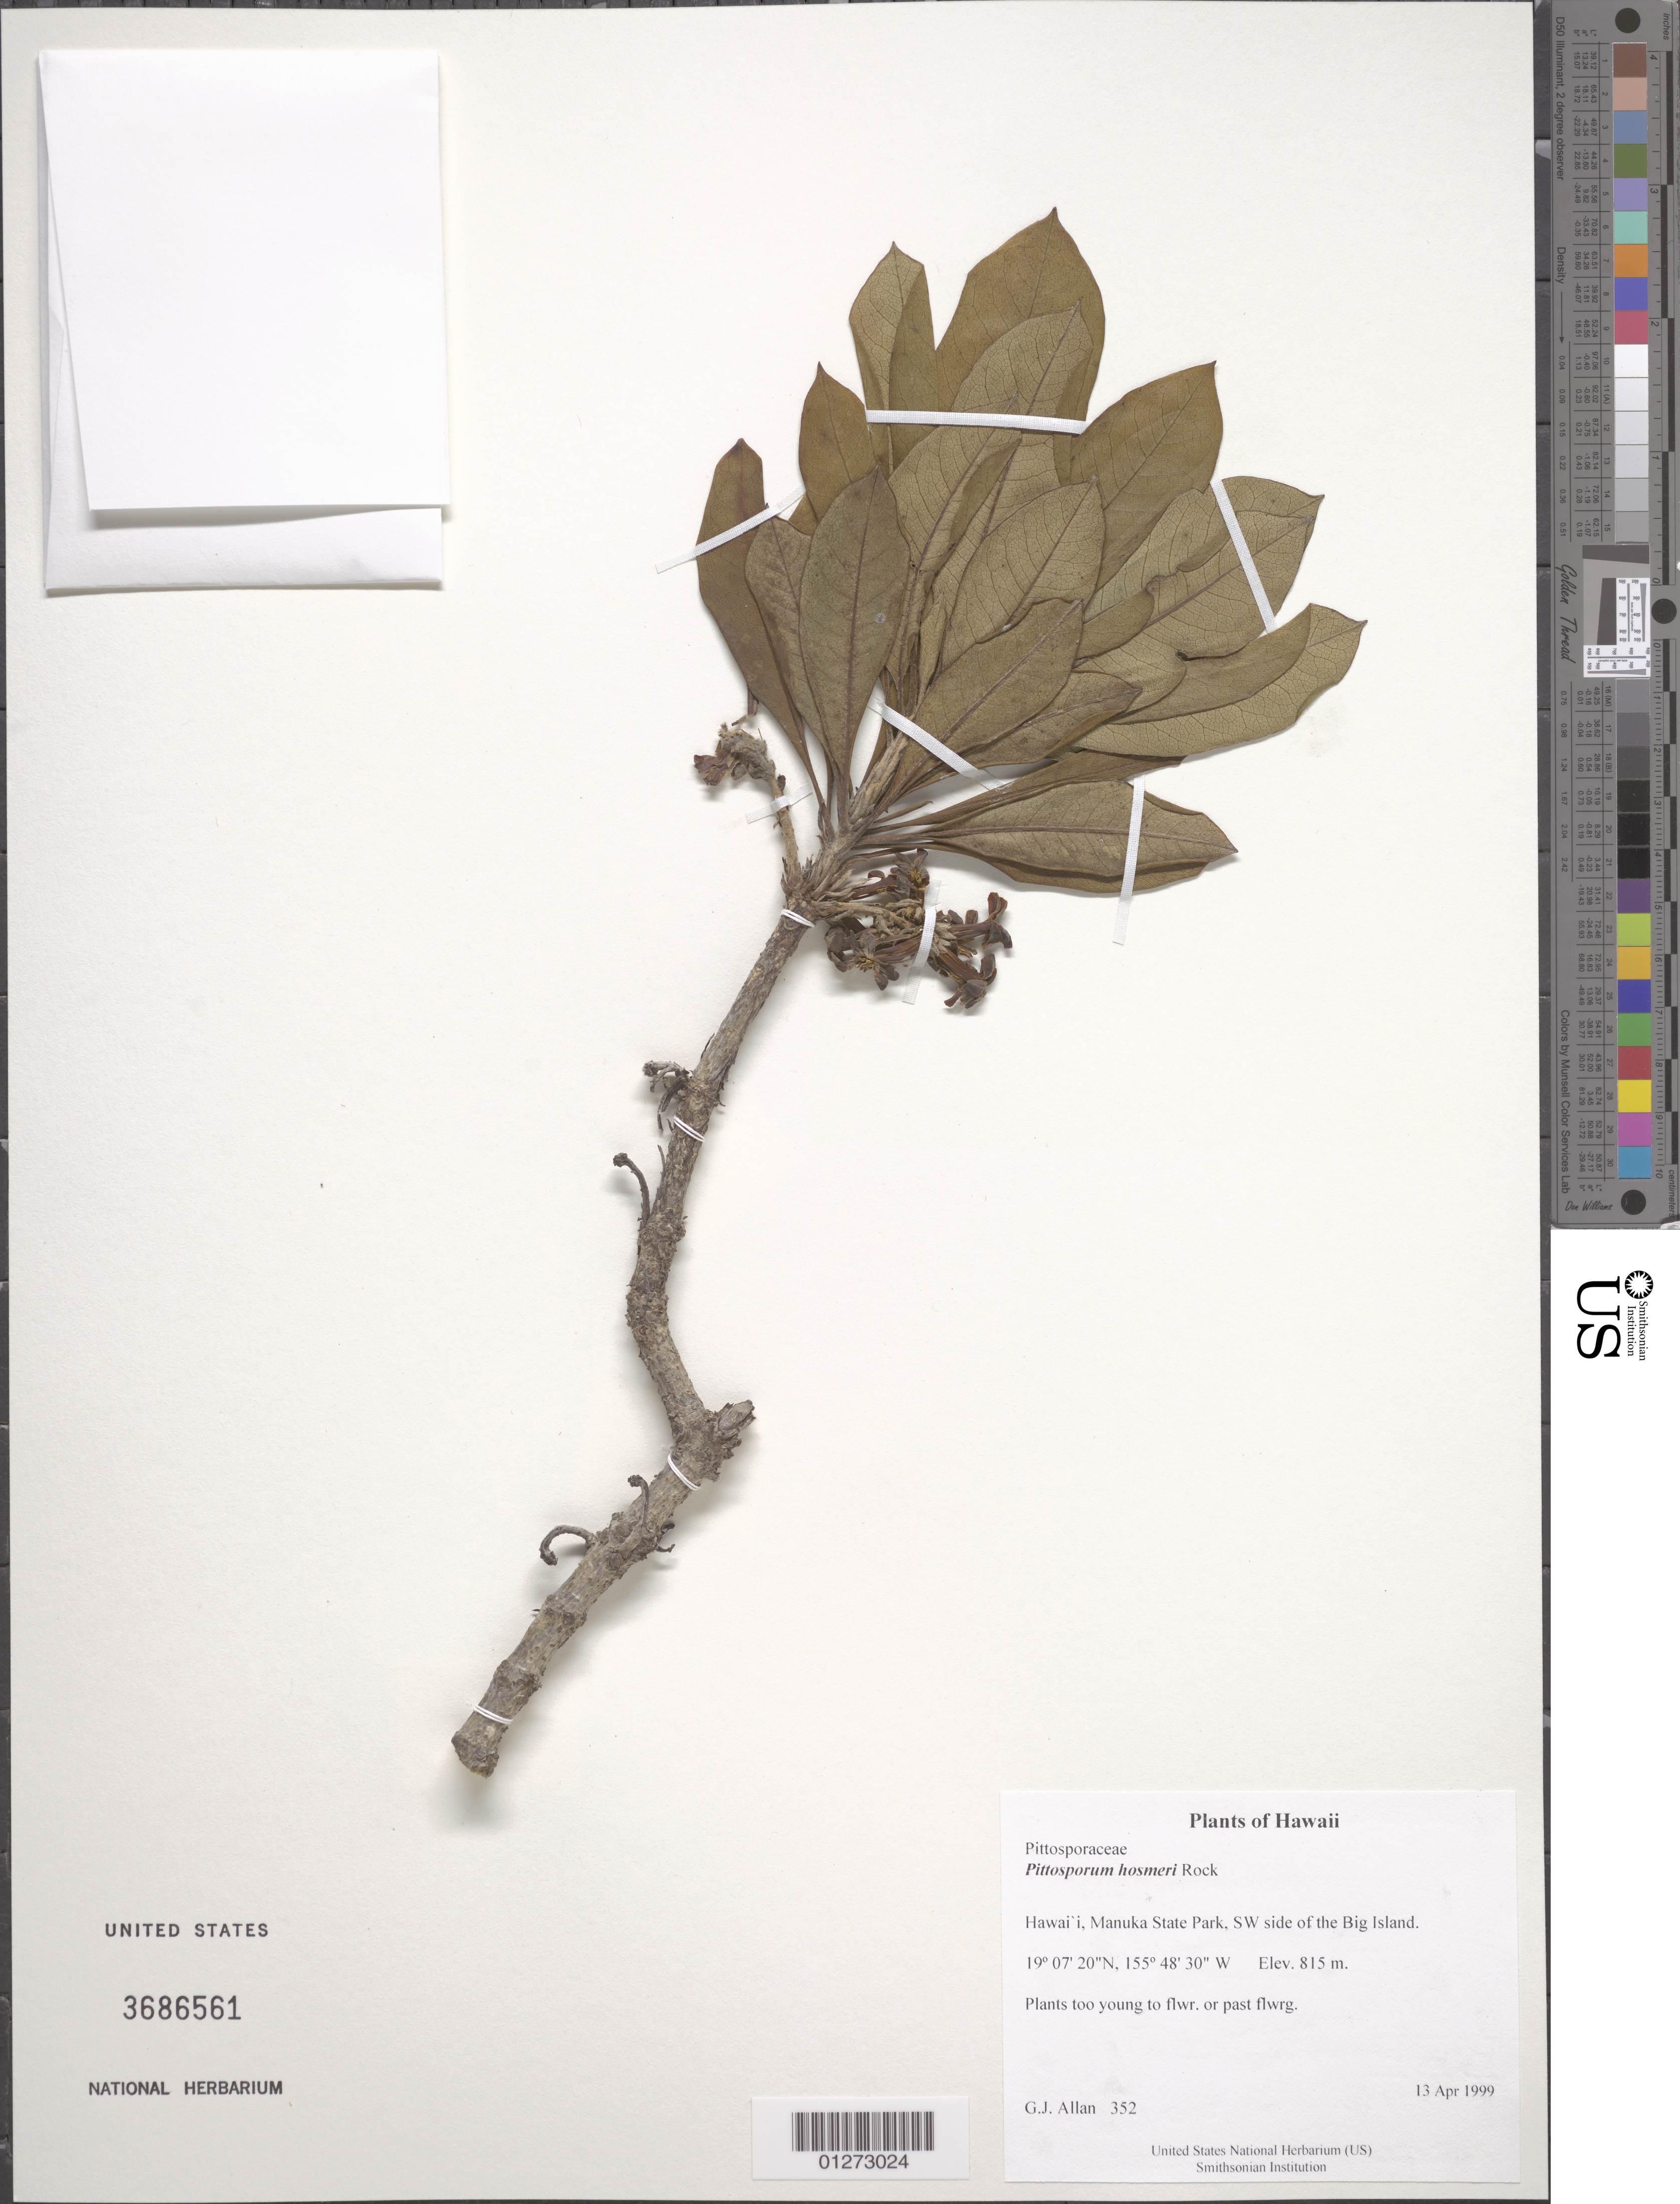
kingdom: Plantae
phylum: Tracheophyta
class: Magnoliopsida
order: Apiales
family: Pittosporaceae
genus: Pittosporum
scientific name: Pittosporum hosmeri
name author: Rock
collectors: G. Allan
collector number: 352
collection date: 1999-04-13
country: United States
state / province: Hawaii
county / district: Hawaii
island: Hawaii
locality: Manuka State Park, SW side of the Big Island.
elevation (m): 815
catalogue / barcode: US 3686561